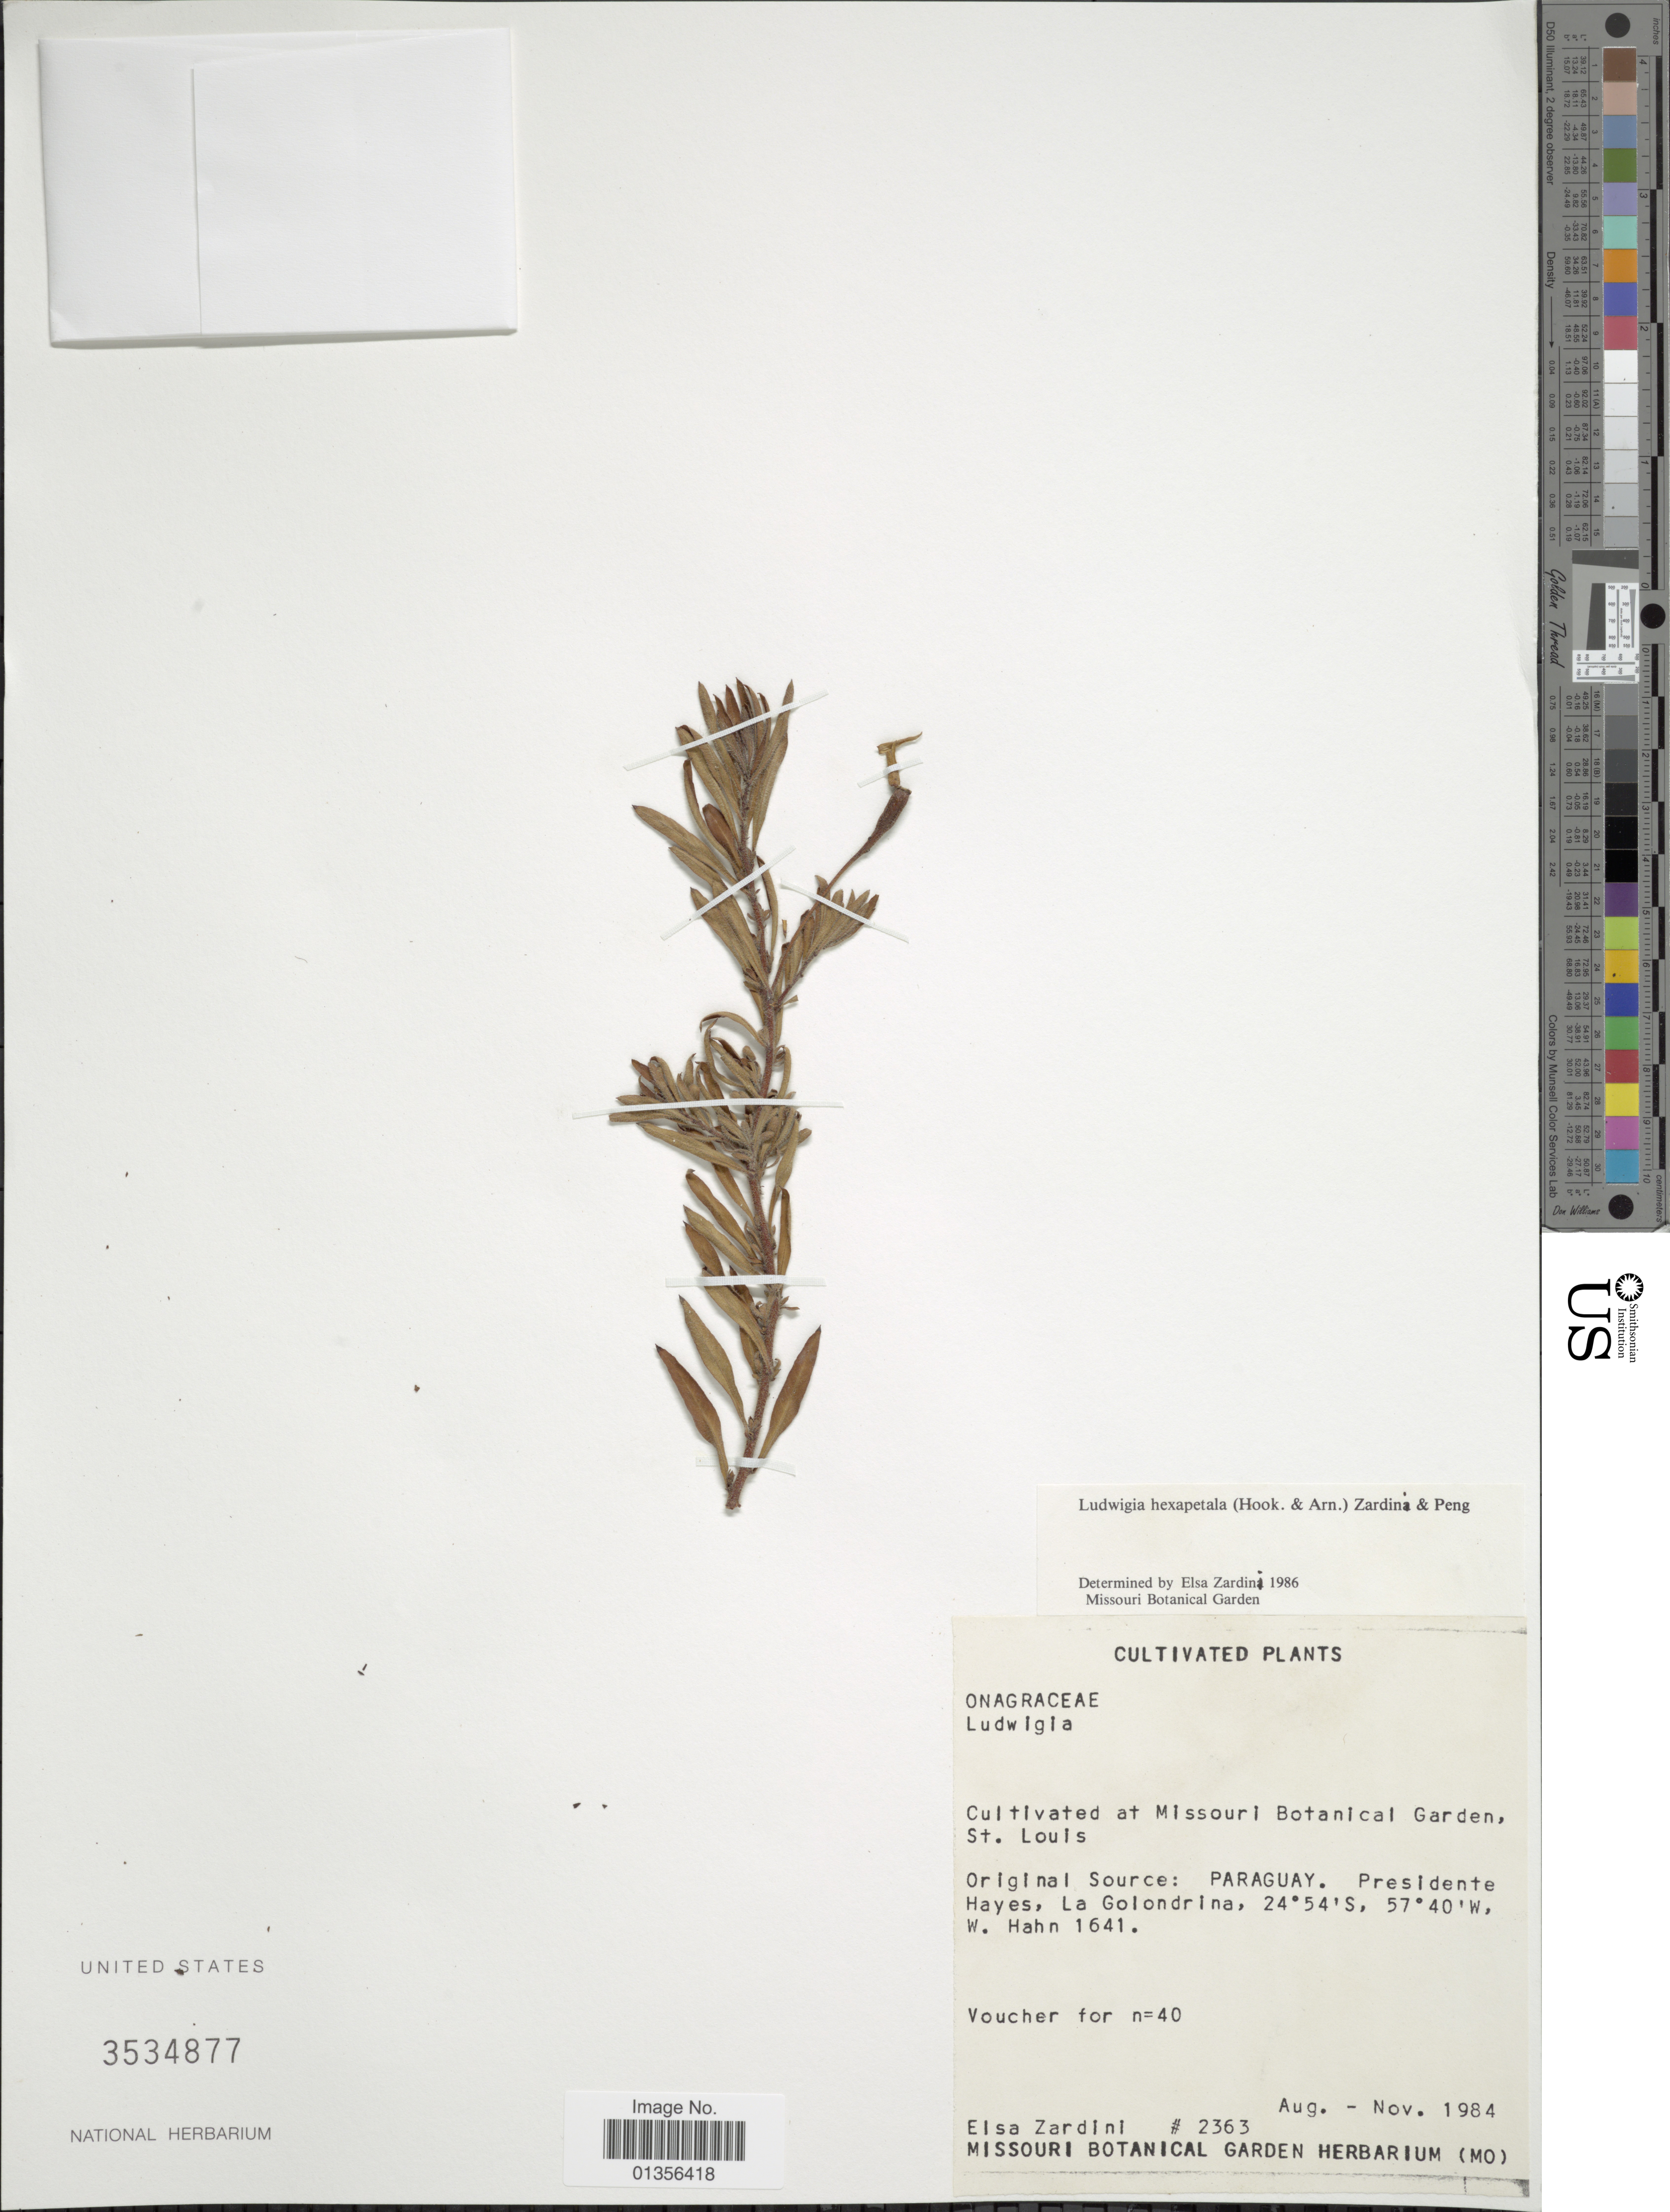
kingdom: Plantae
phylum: Tracheophyta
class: Magnoliopsida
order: Myrtales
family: Onagraceae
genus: Ludwigia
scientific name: Ludwigia hexapetala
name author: (Hook. & Arn.) Zardini et al.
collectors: E. M. Zardini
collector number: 2363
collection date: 1984-08/1984-11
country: United States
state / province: Missouri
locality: At Missouri Botanical Garden, St. Louis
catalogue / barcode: US 3534877